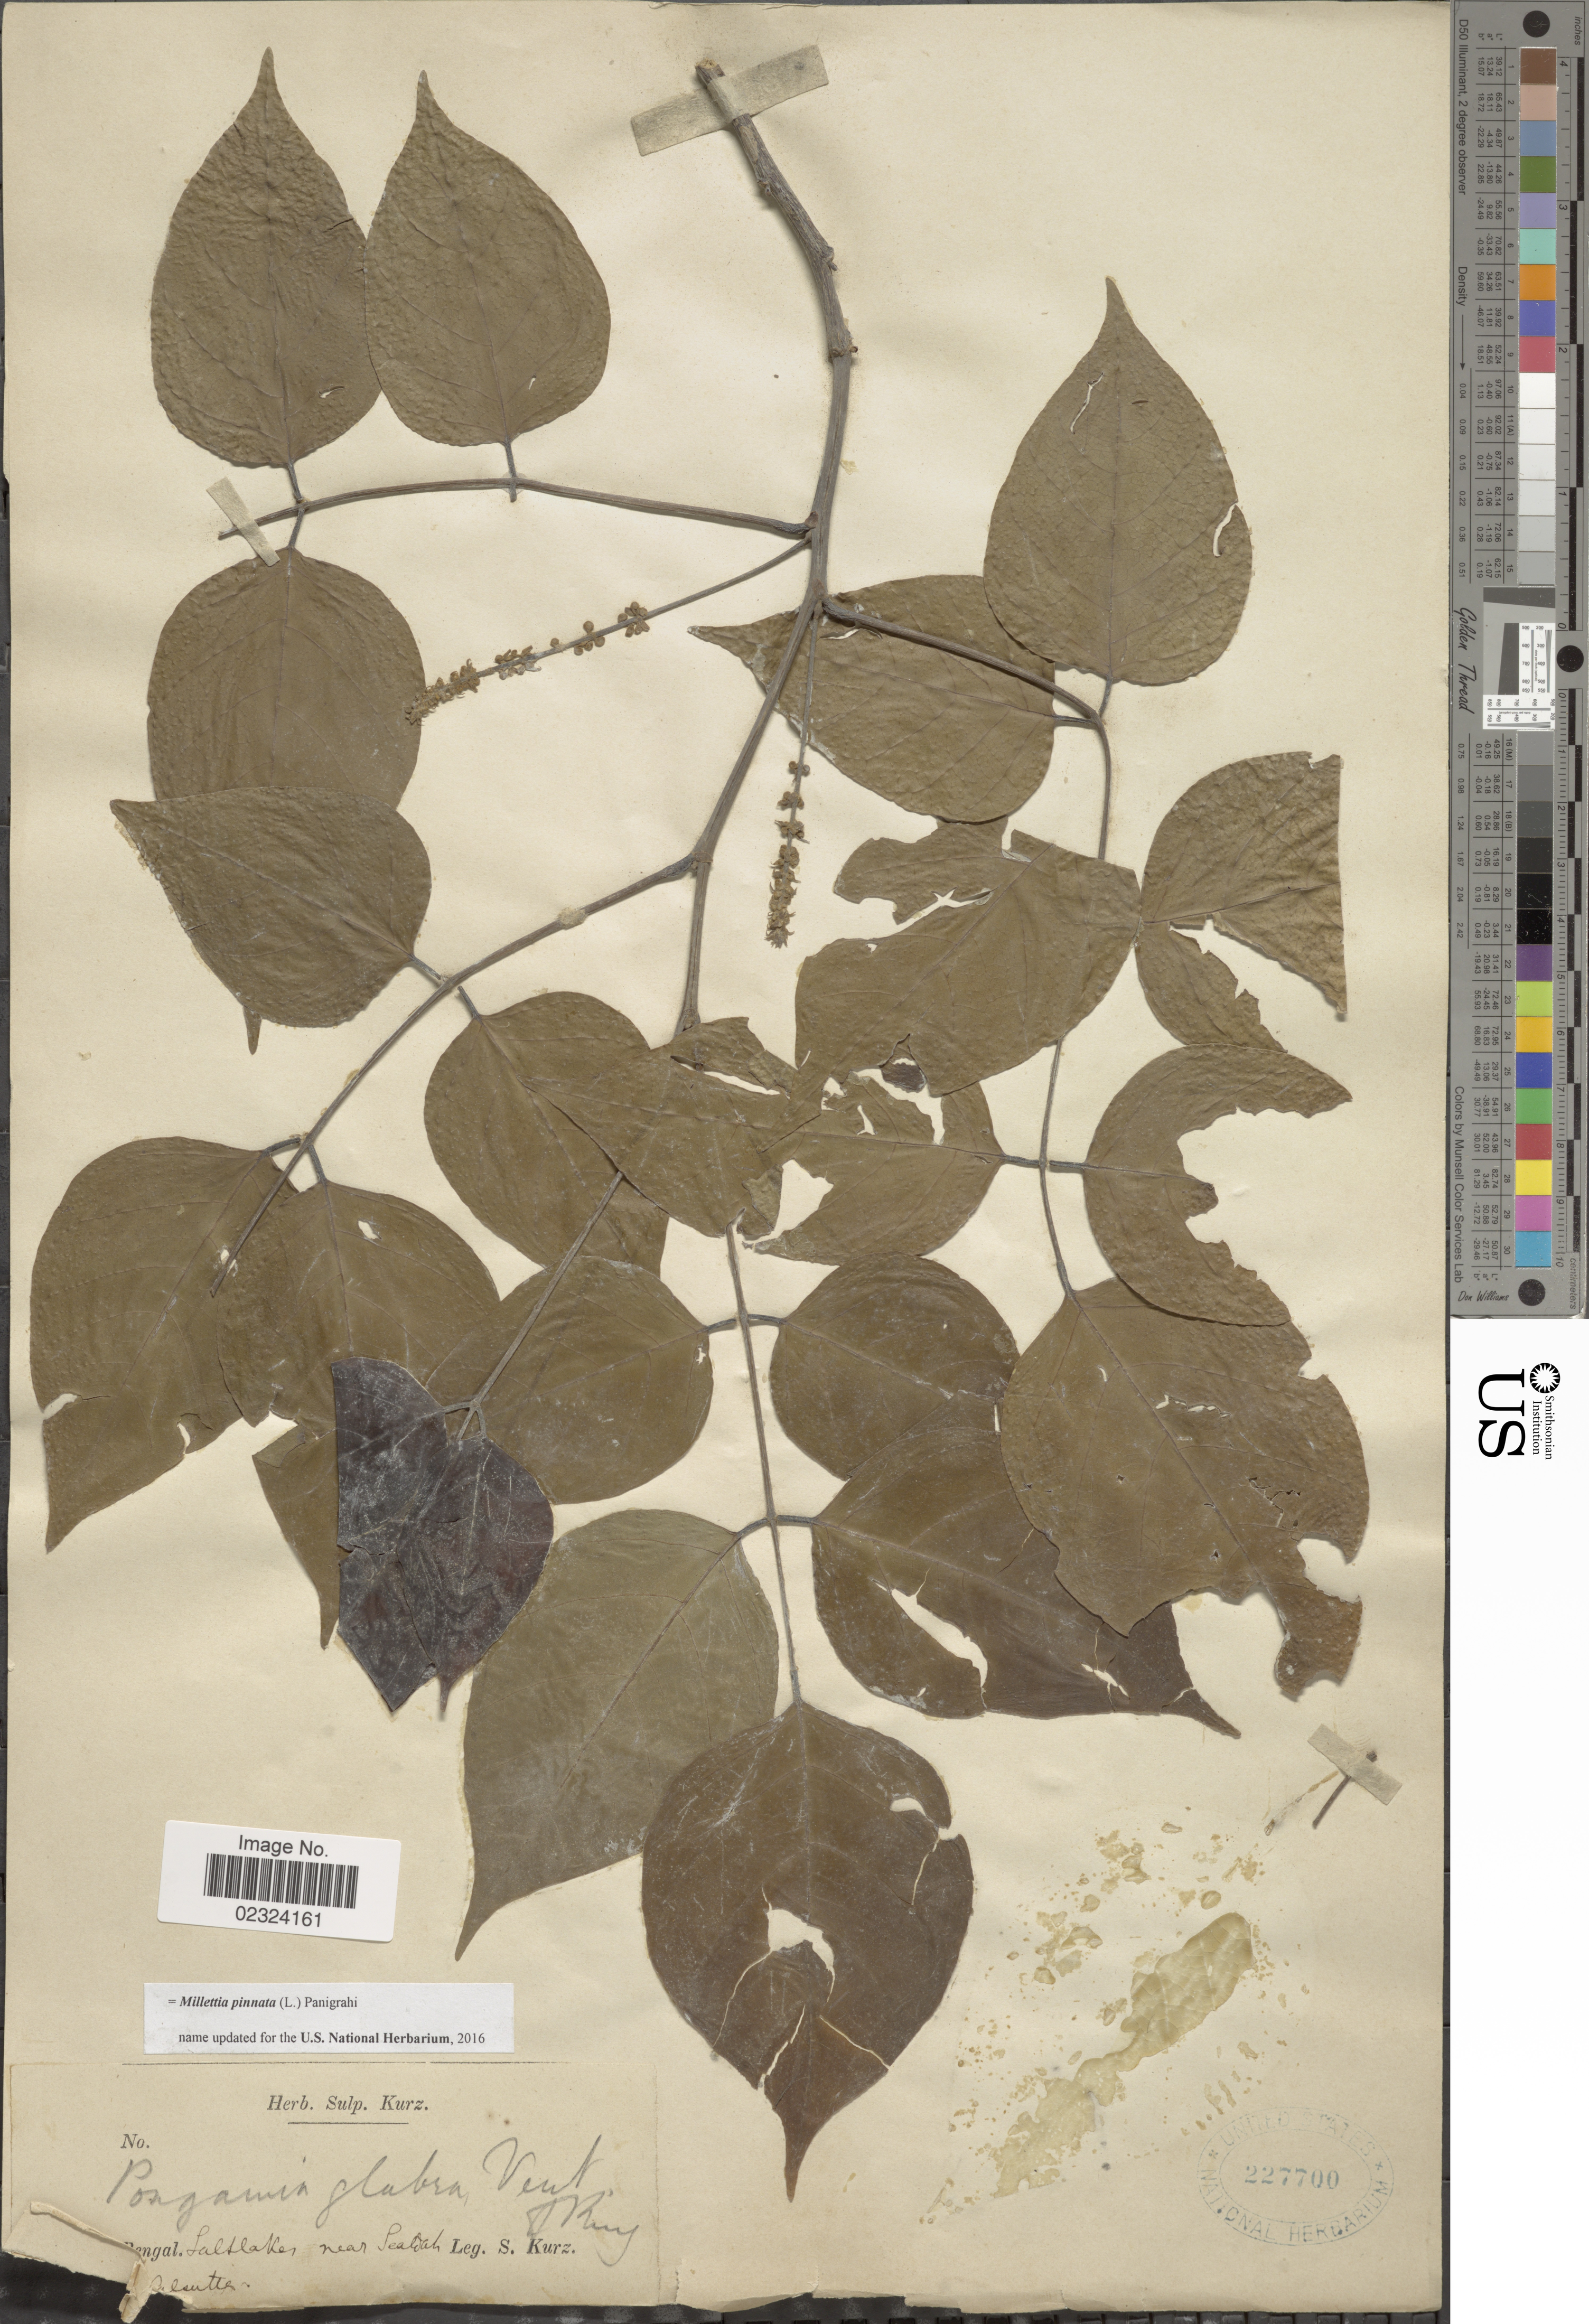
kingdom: Plantae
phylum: Tracheophyta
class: Magnoliopsida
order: Fabales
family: Fabaceae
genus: Millettia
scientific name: Millettia pinnata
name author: (L.) Panigrahi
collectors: S. Kurz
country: India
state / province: West Bengal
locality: Bengal [interpreted]. Saltlakes near Sealuah. [interpreted]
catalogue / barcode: US 227700